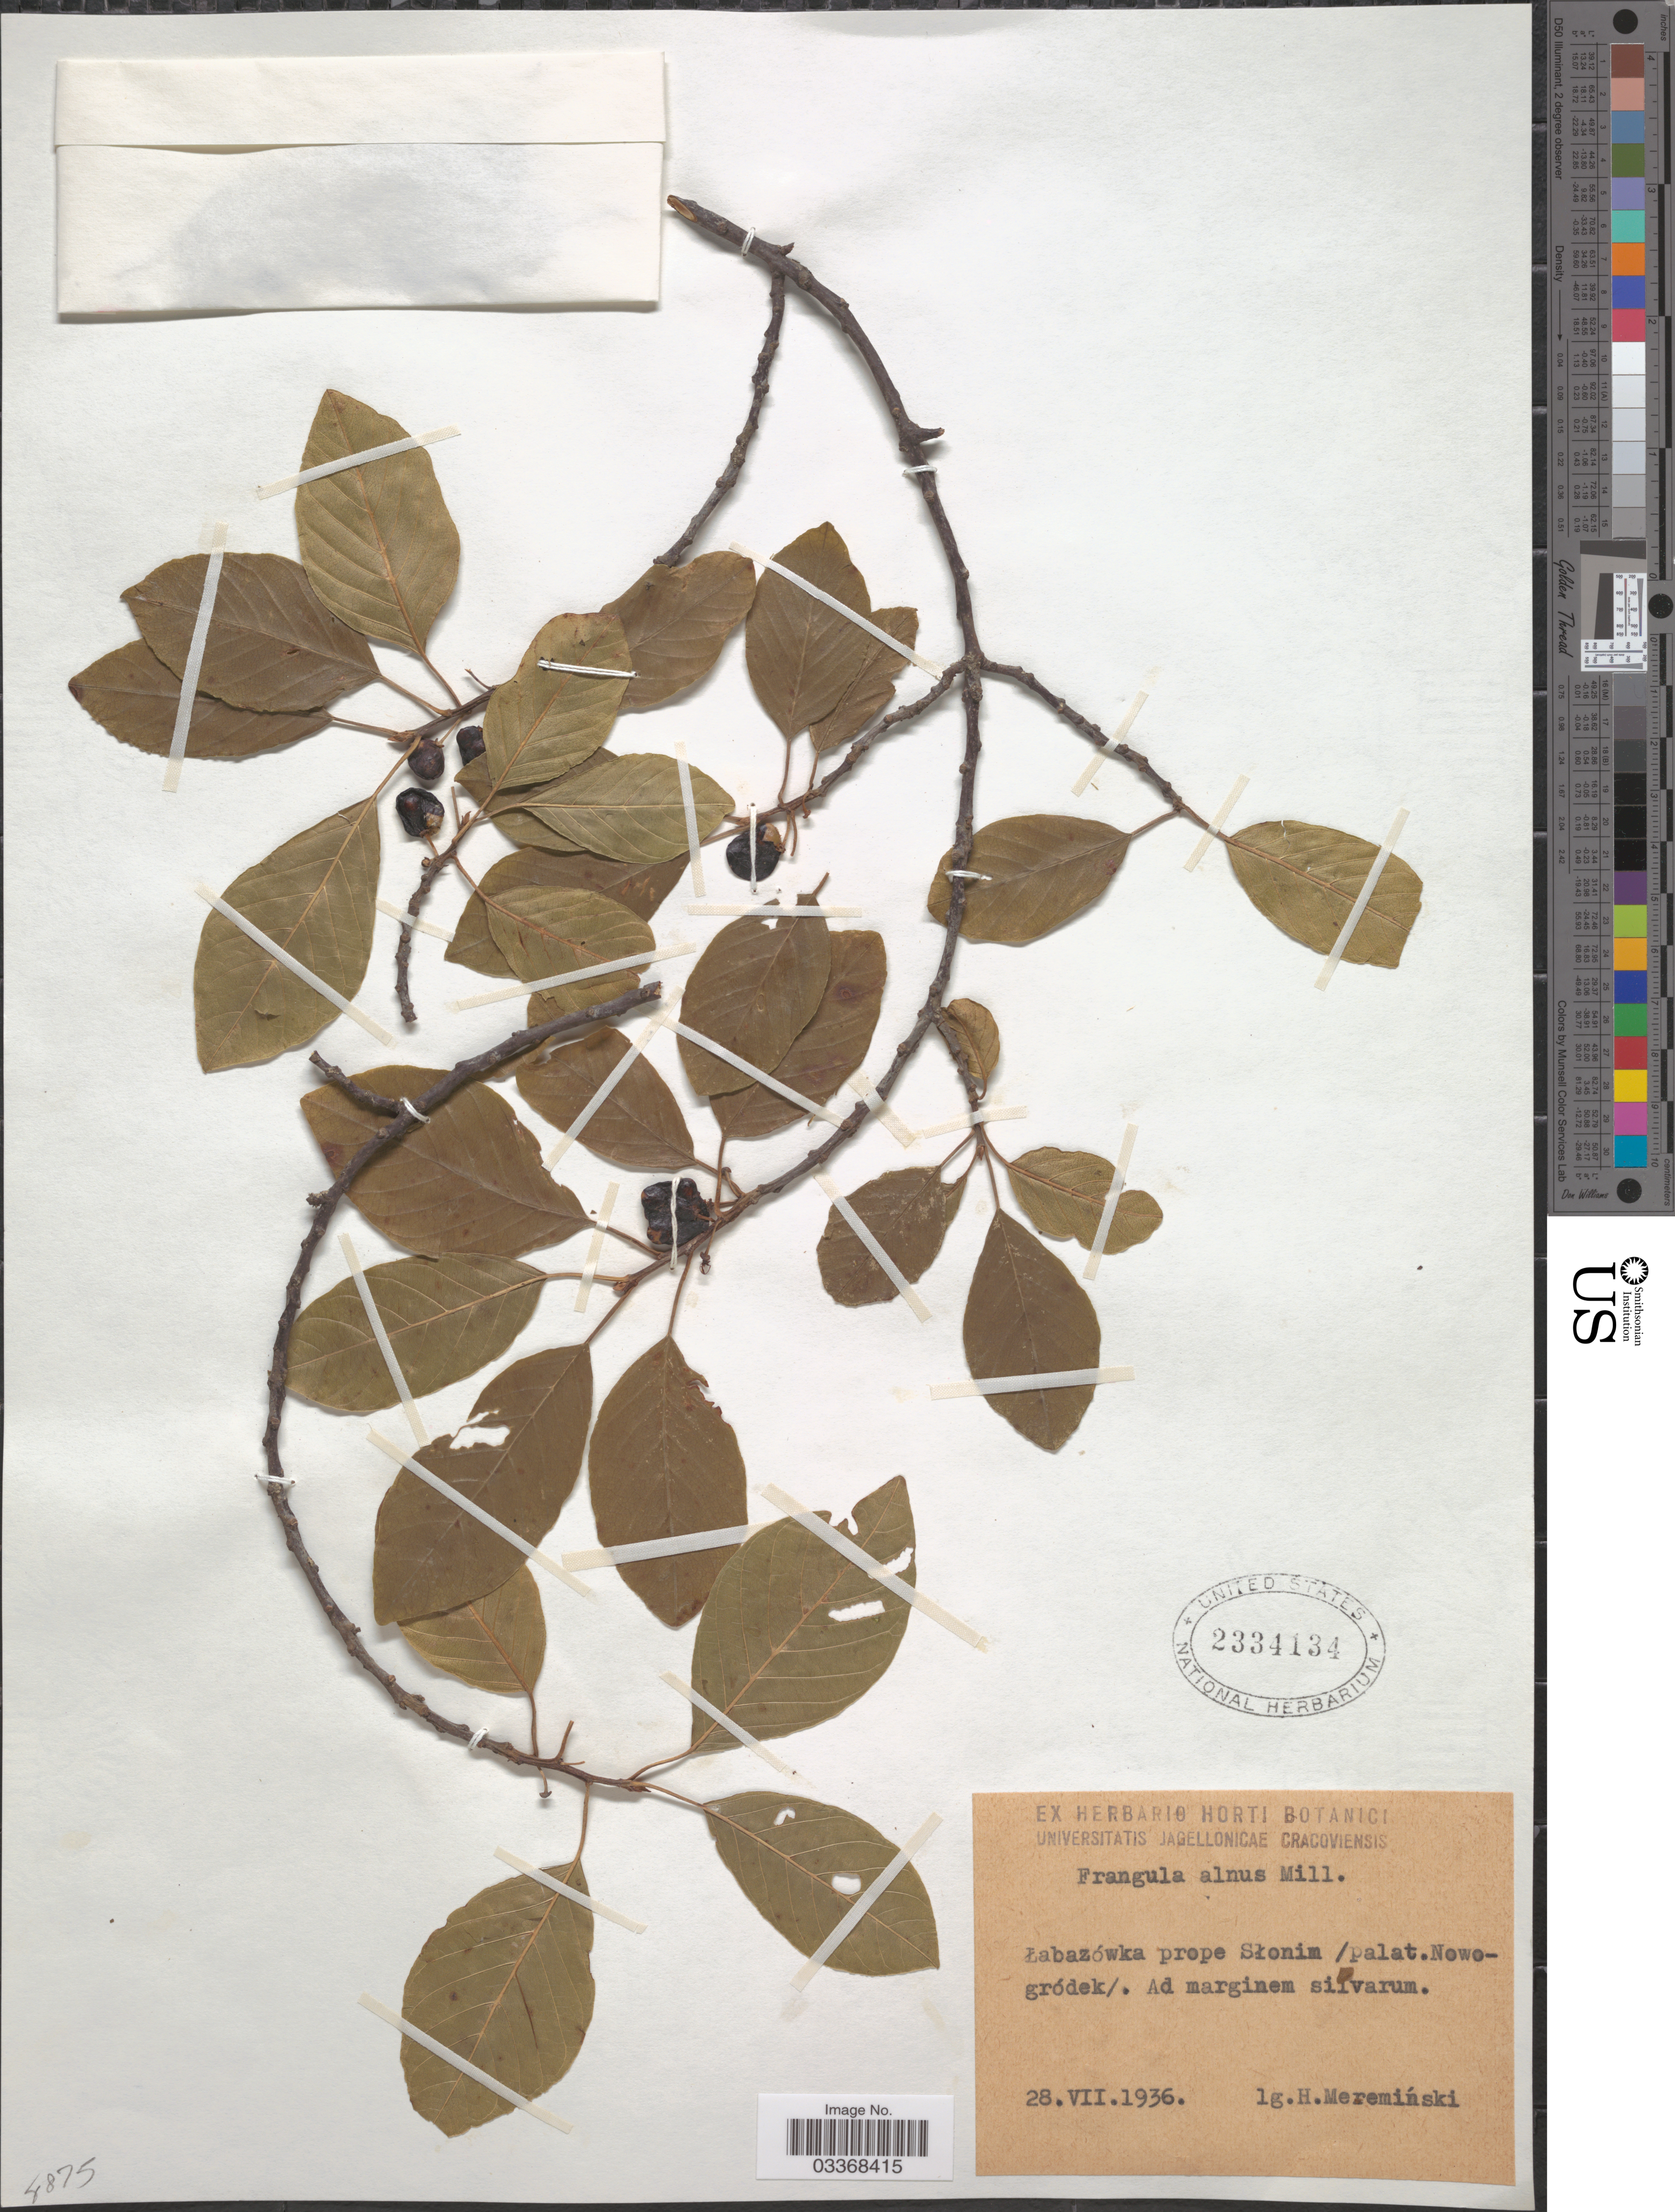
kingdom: Plantae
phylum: Tracheophyta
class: Magnoliopsida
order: Rosales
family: Rhamnaceae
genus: Frangula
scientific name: Frangula alnus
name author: Mill.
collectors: H. Mereminski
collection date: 1936-07-28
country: Belarus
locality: Labazowka prope Slonim / palat. Nowogródek/.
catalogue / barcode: US 2334134